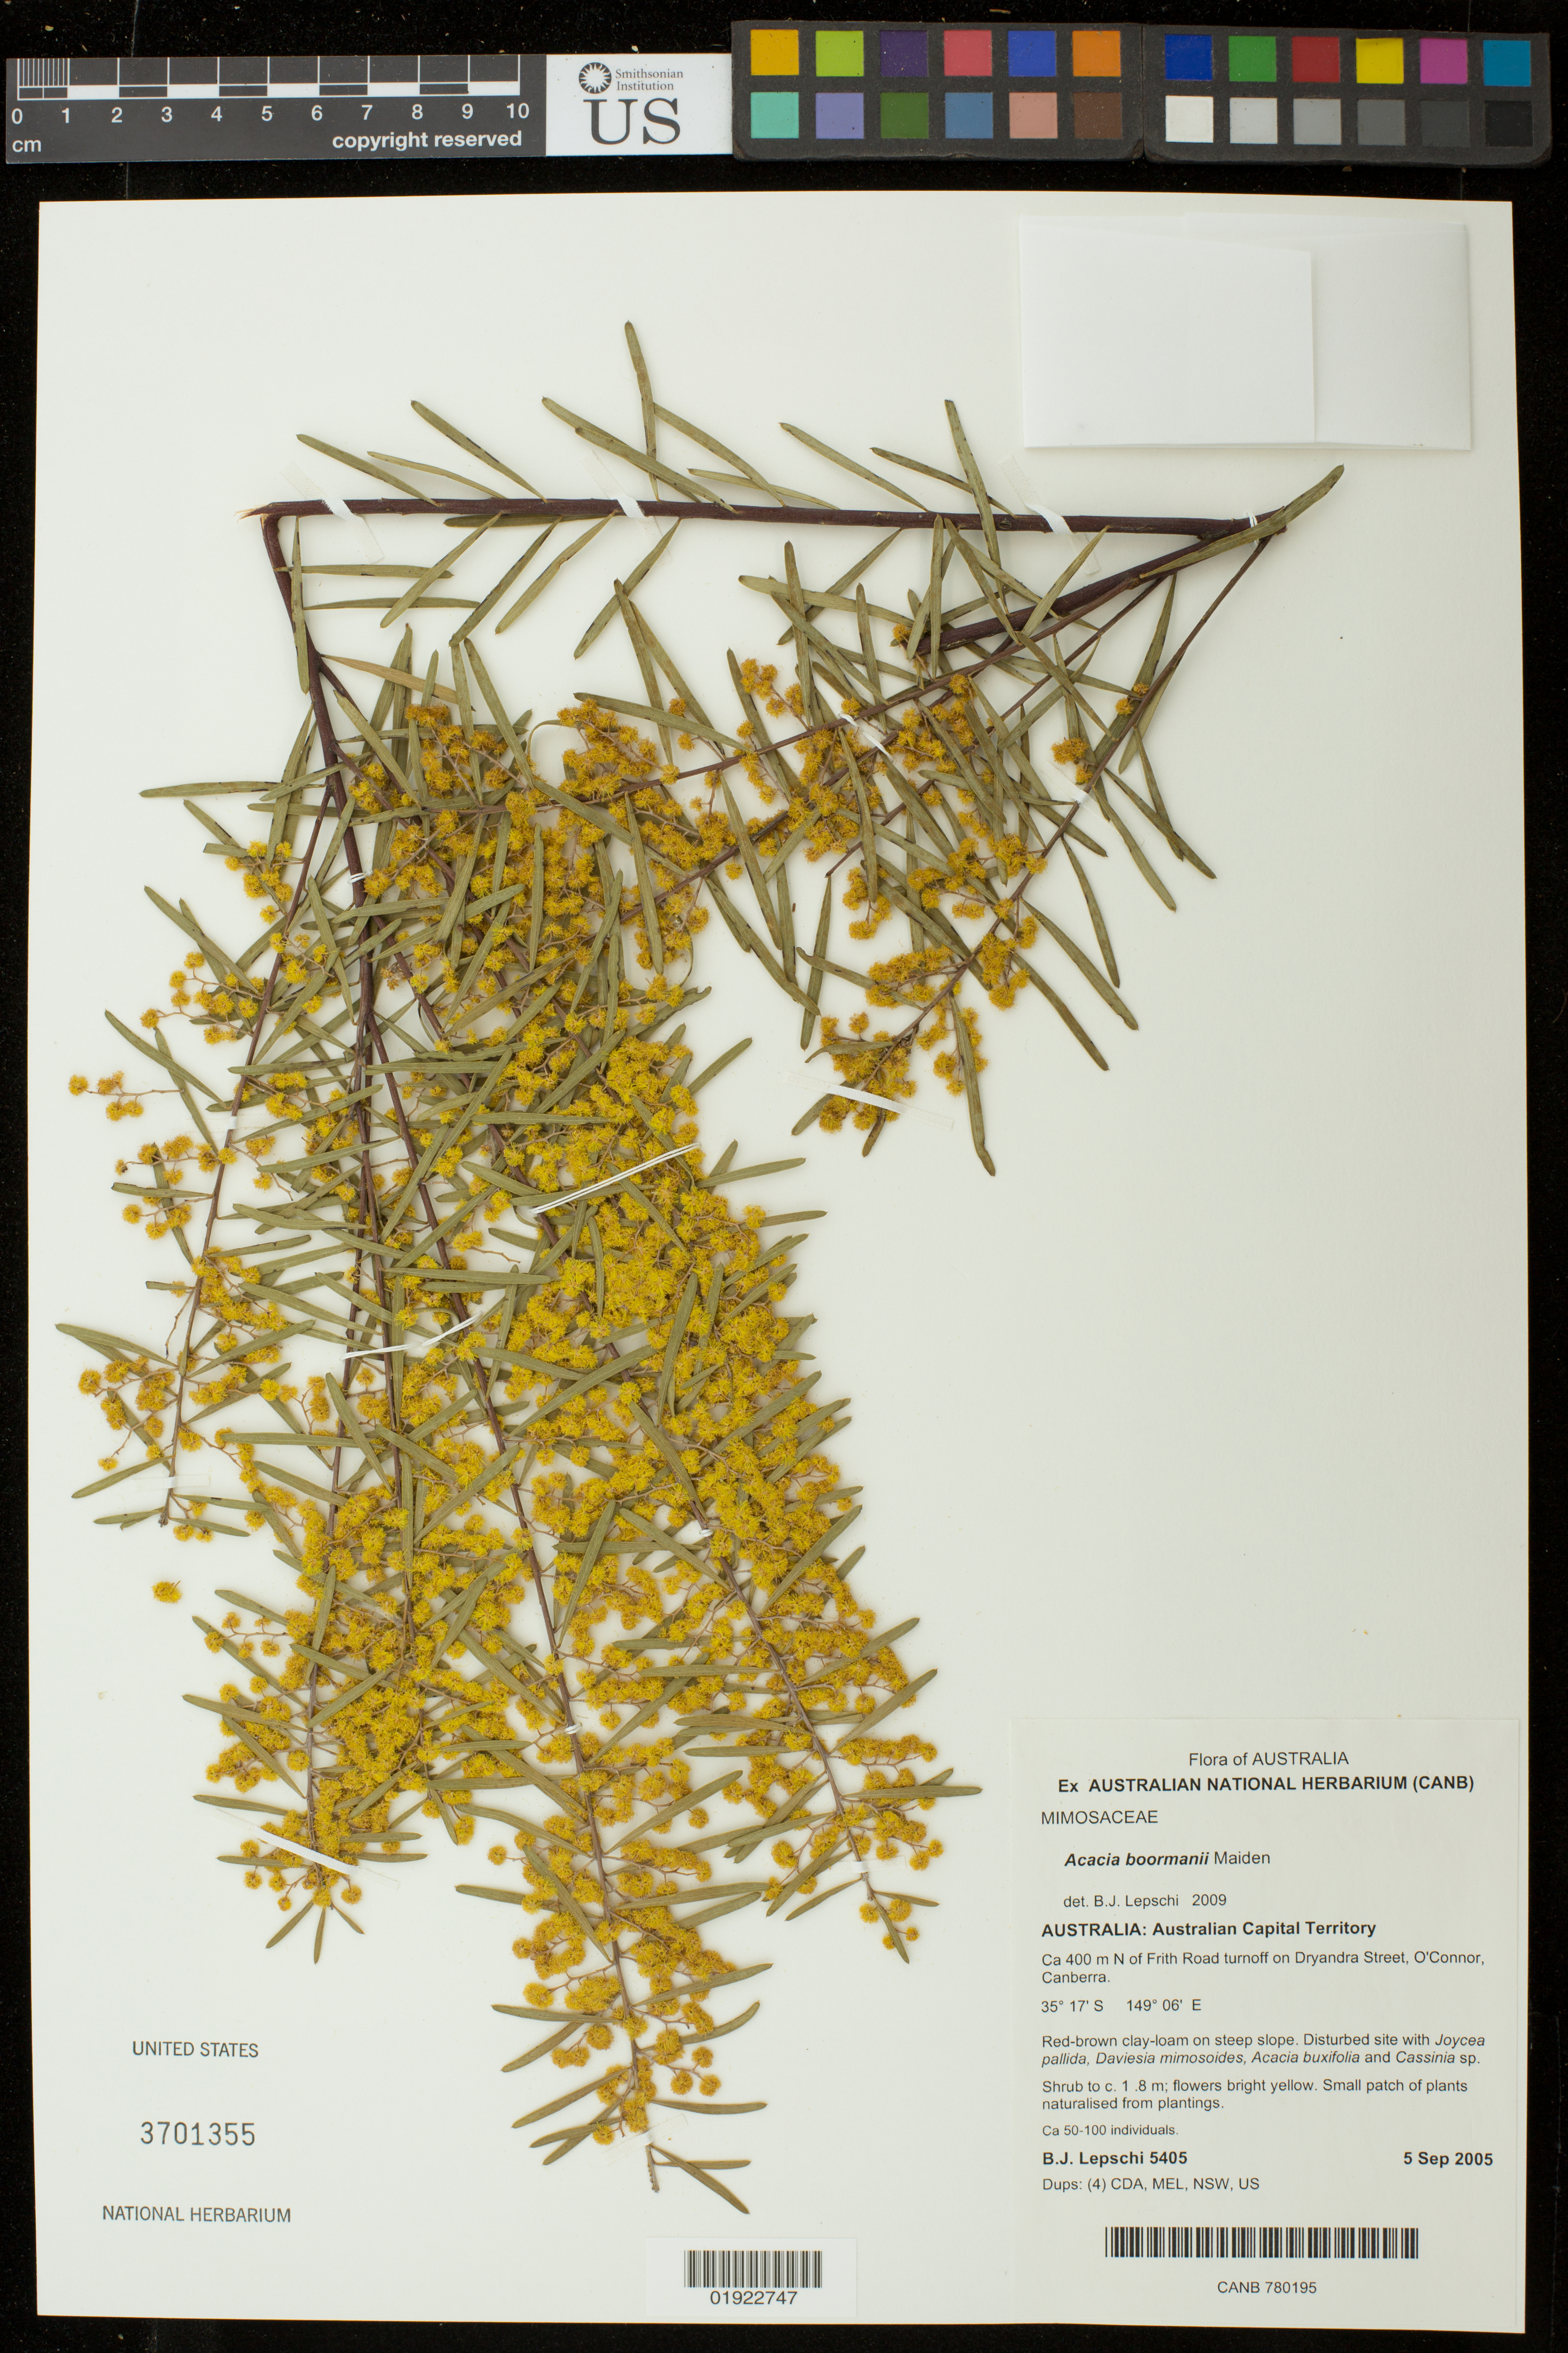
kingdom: Plantae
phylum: Tracheophyta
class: Magnoliopsida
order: Fabales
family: Fabaceae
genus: Acacia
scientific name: Acacia boormanii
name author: Maiden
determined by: Lepschi, B. J.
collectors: B. Lepschi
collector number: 5405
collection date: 2005-09-05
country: Australia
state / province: Australian Capital Territory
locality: Ca. 400 m N of Frith Road turnoff on Dryandra Street, O'Connor, Canberra.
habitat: Red-brown clay-loam on steep slope. Disturbed site.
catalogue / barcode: US 3701355